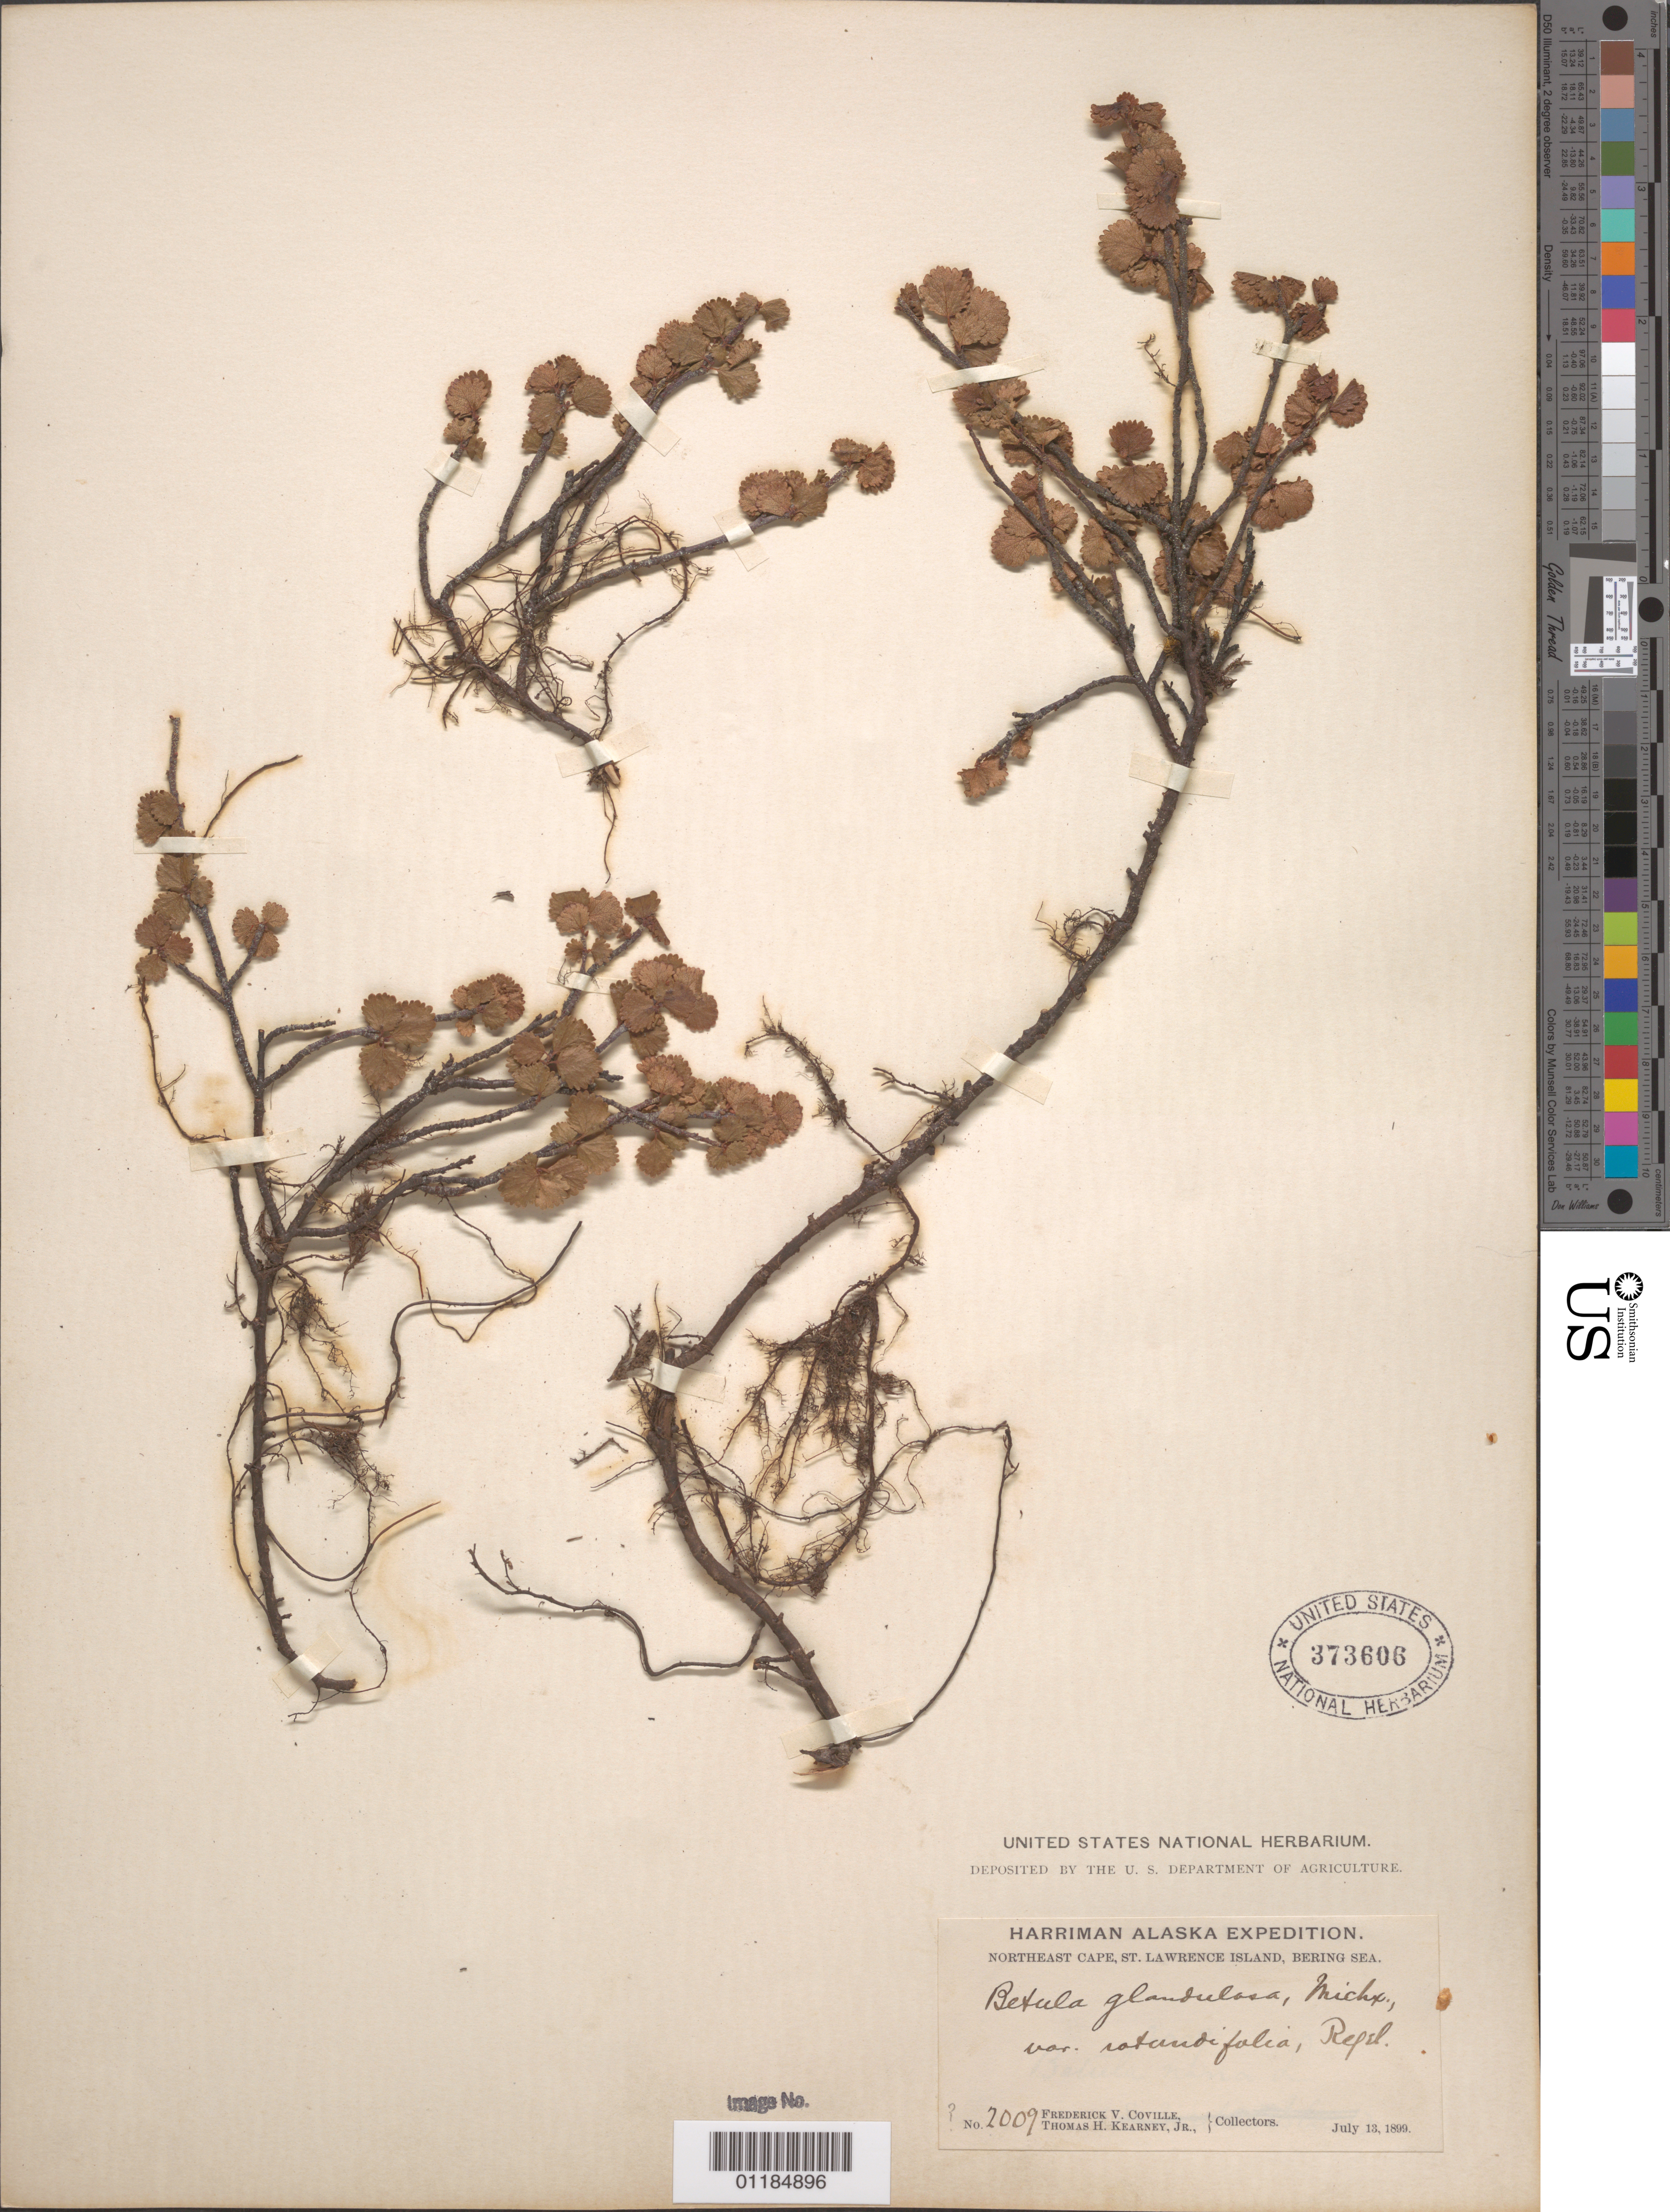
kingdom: Plantae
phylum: Tracheophyta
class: Magnoliopsida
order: Fagales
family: Betulaceae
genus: Betula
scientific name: Betula glandulosa var. rotundifolia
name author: (Spach) Regel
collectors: F. V. Coville & T. H. Kearney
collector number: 2009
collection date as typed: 13 Jul 1899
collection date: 1899-07-13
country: United States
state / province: Alaska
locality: Northeast Cape, St. Lawrence Island, Bering Sea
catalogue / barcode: US 373606